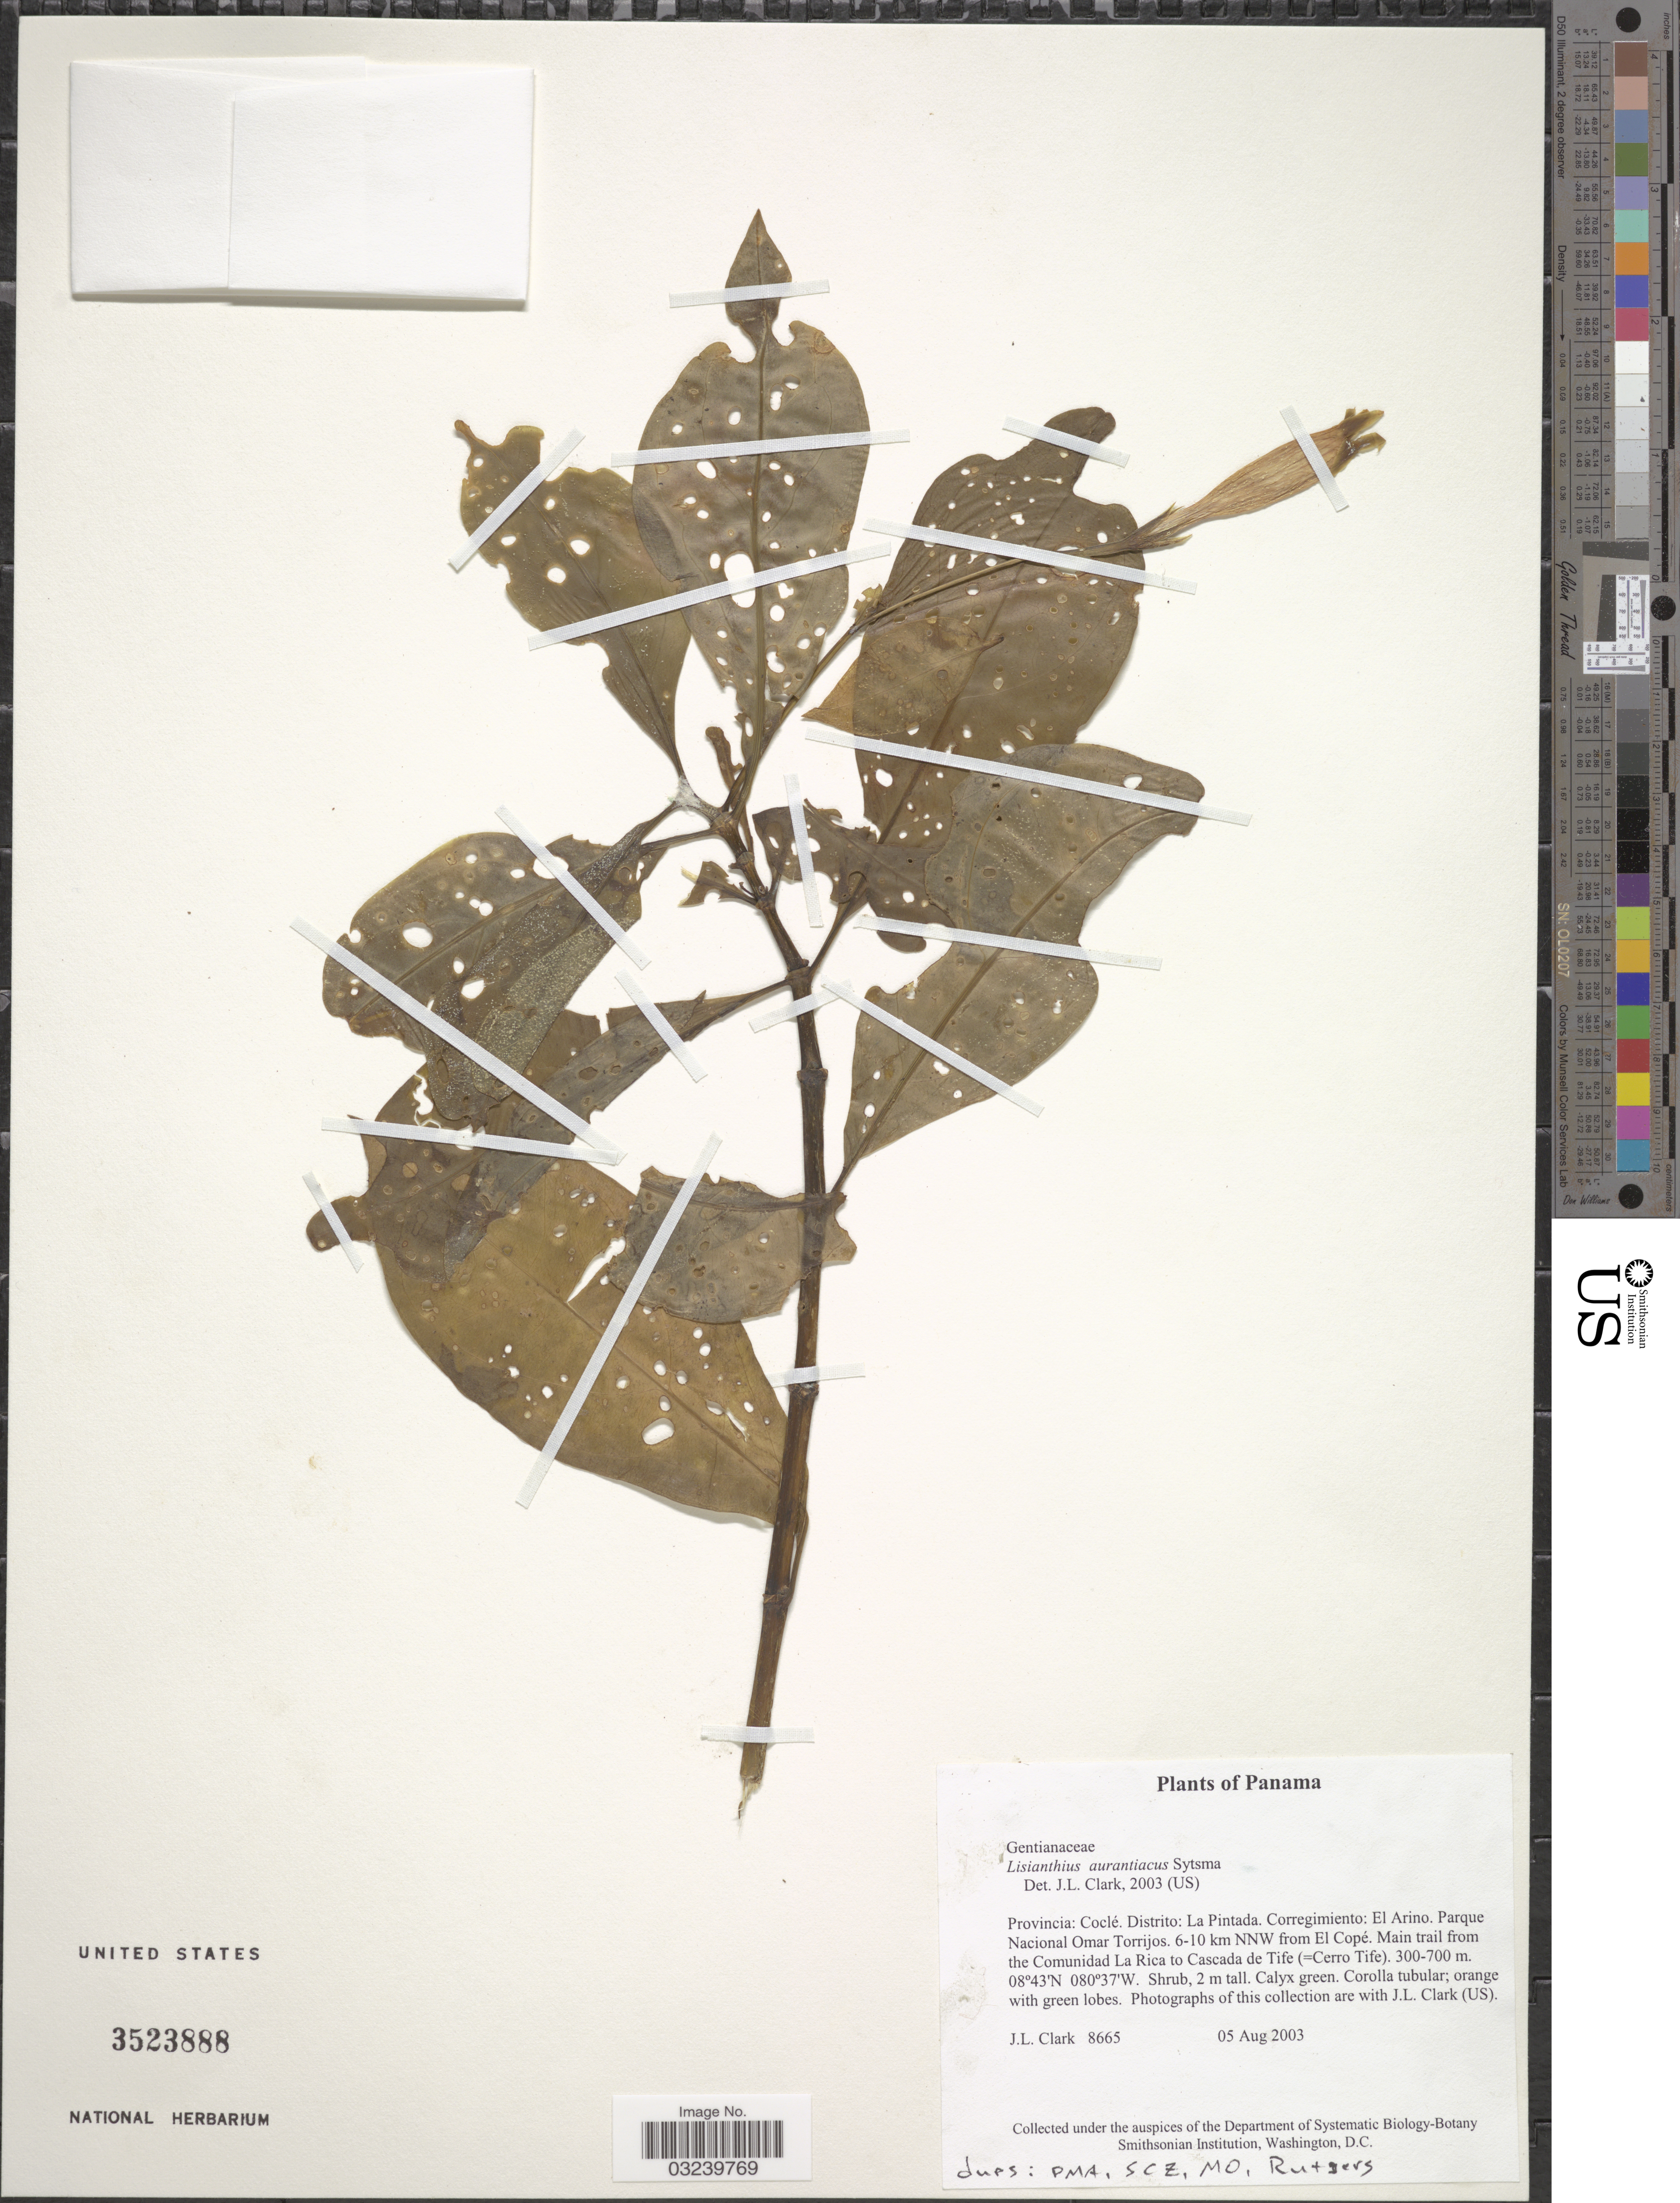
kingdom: Plantae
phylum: Tracheophyta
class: Magnoliopsida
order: Gentianales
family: Gentianaceae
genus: Lisianthius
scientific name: Lisianthius aurantiacus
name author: Sytsma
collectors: J. L. Clark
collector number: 8665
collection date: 2003-08-05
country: Panama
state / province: Coclé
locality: Provincia: Coclé. Distrito: La Pintada. Corregimiento: El Arino. Parque Nacional Omar Torrijos. 6-10 km NNW from El Copé. Main trail from the Comunidad La Rica to Cascada de Tife (=Cerre Tife).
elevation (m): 300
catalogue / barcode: US 3523888